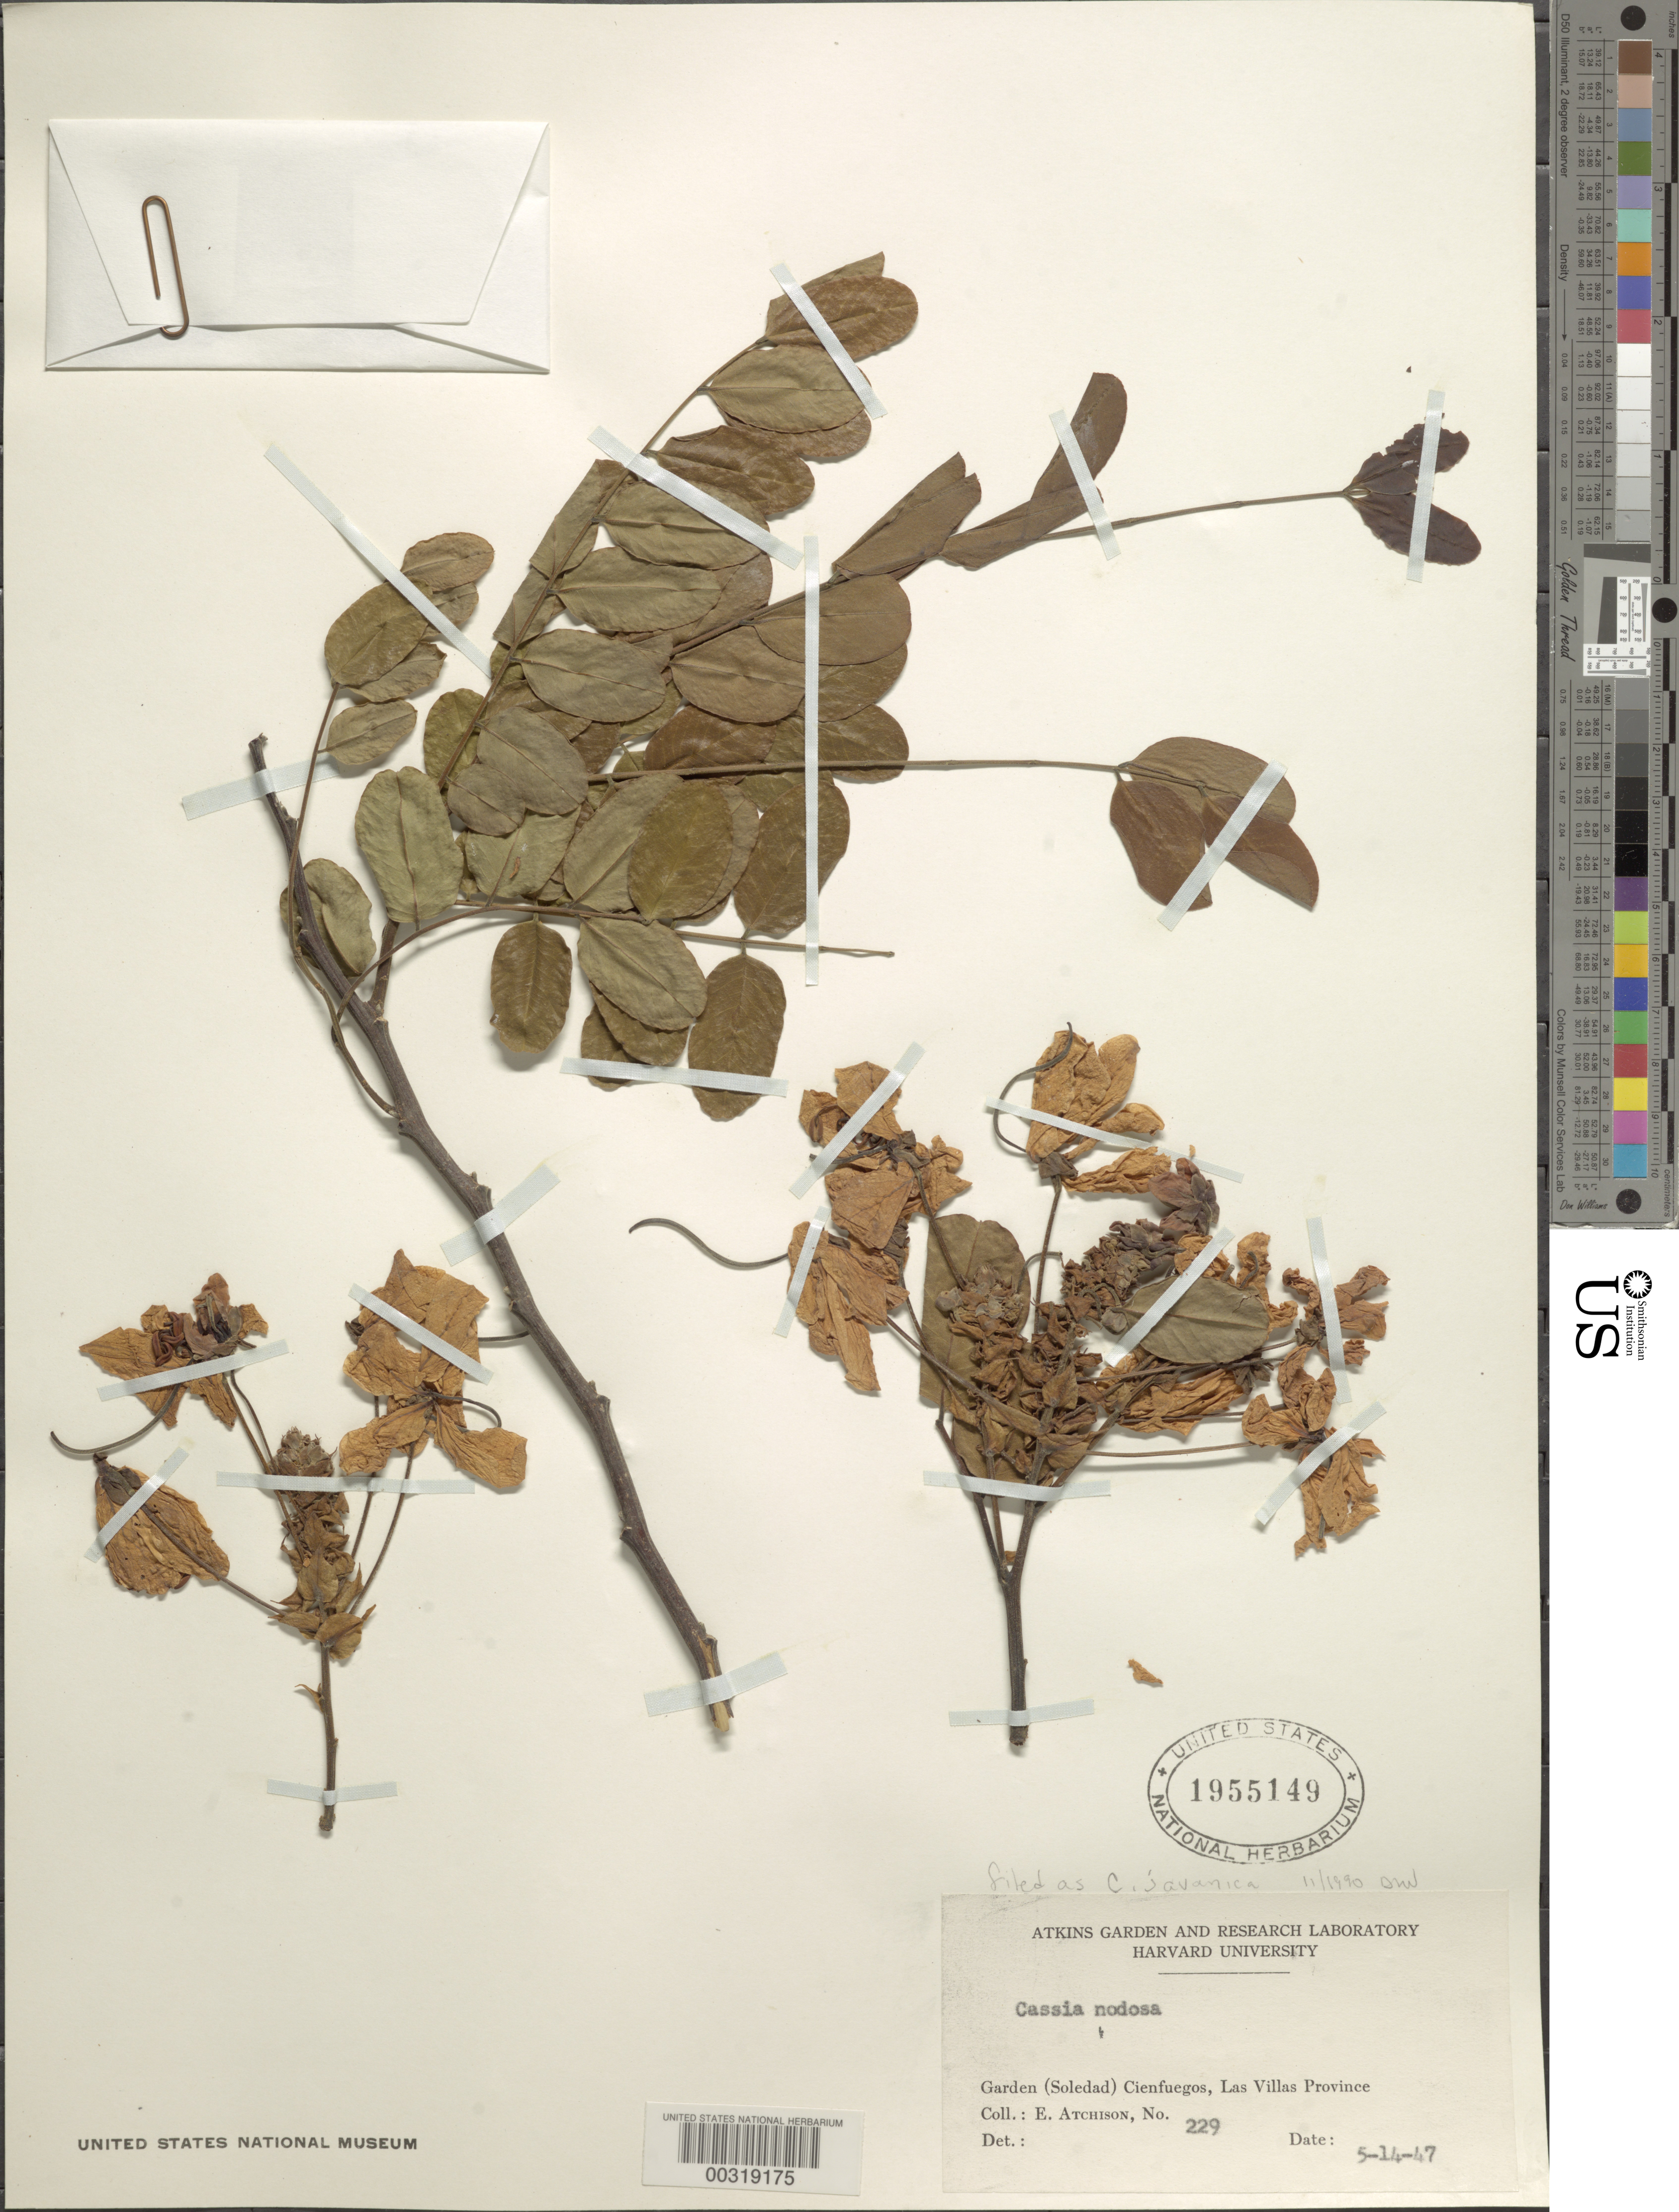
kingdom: Plantae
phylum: Tracheophyta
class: Magnoliopsida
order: Fabales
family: Fabaceae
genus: Cassia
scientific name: Cassia javanica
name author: L.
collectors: E. Atchison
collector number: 229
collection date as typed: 14 May 1947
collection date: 1947-05-14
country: Cuba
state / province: Las Villas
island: Greater Antilles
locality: Garden (soledad) cienfuegos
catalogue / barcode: US 1955149